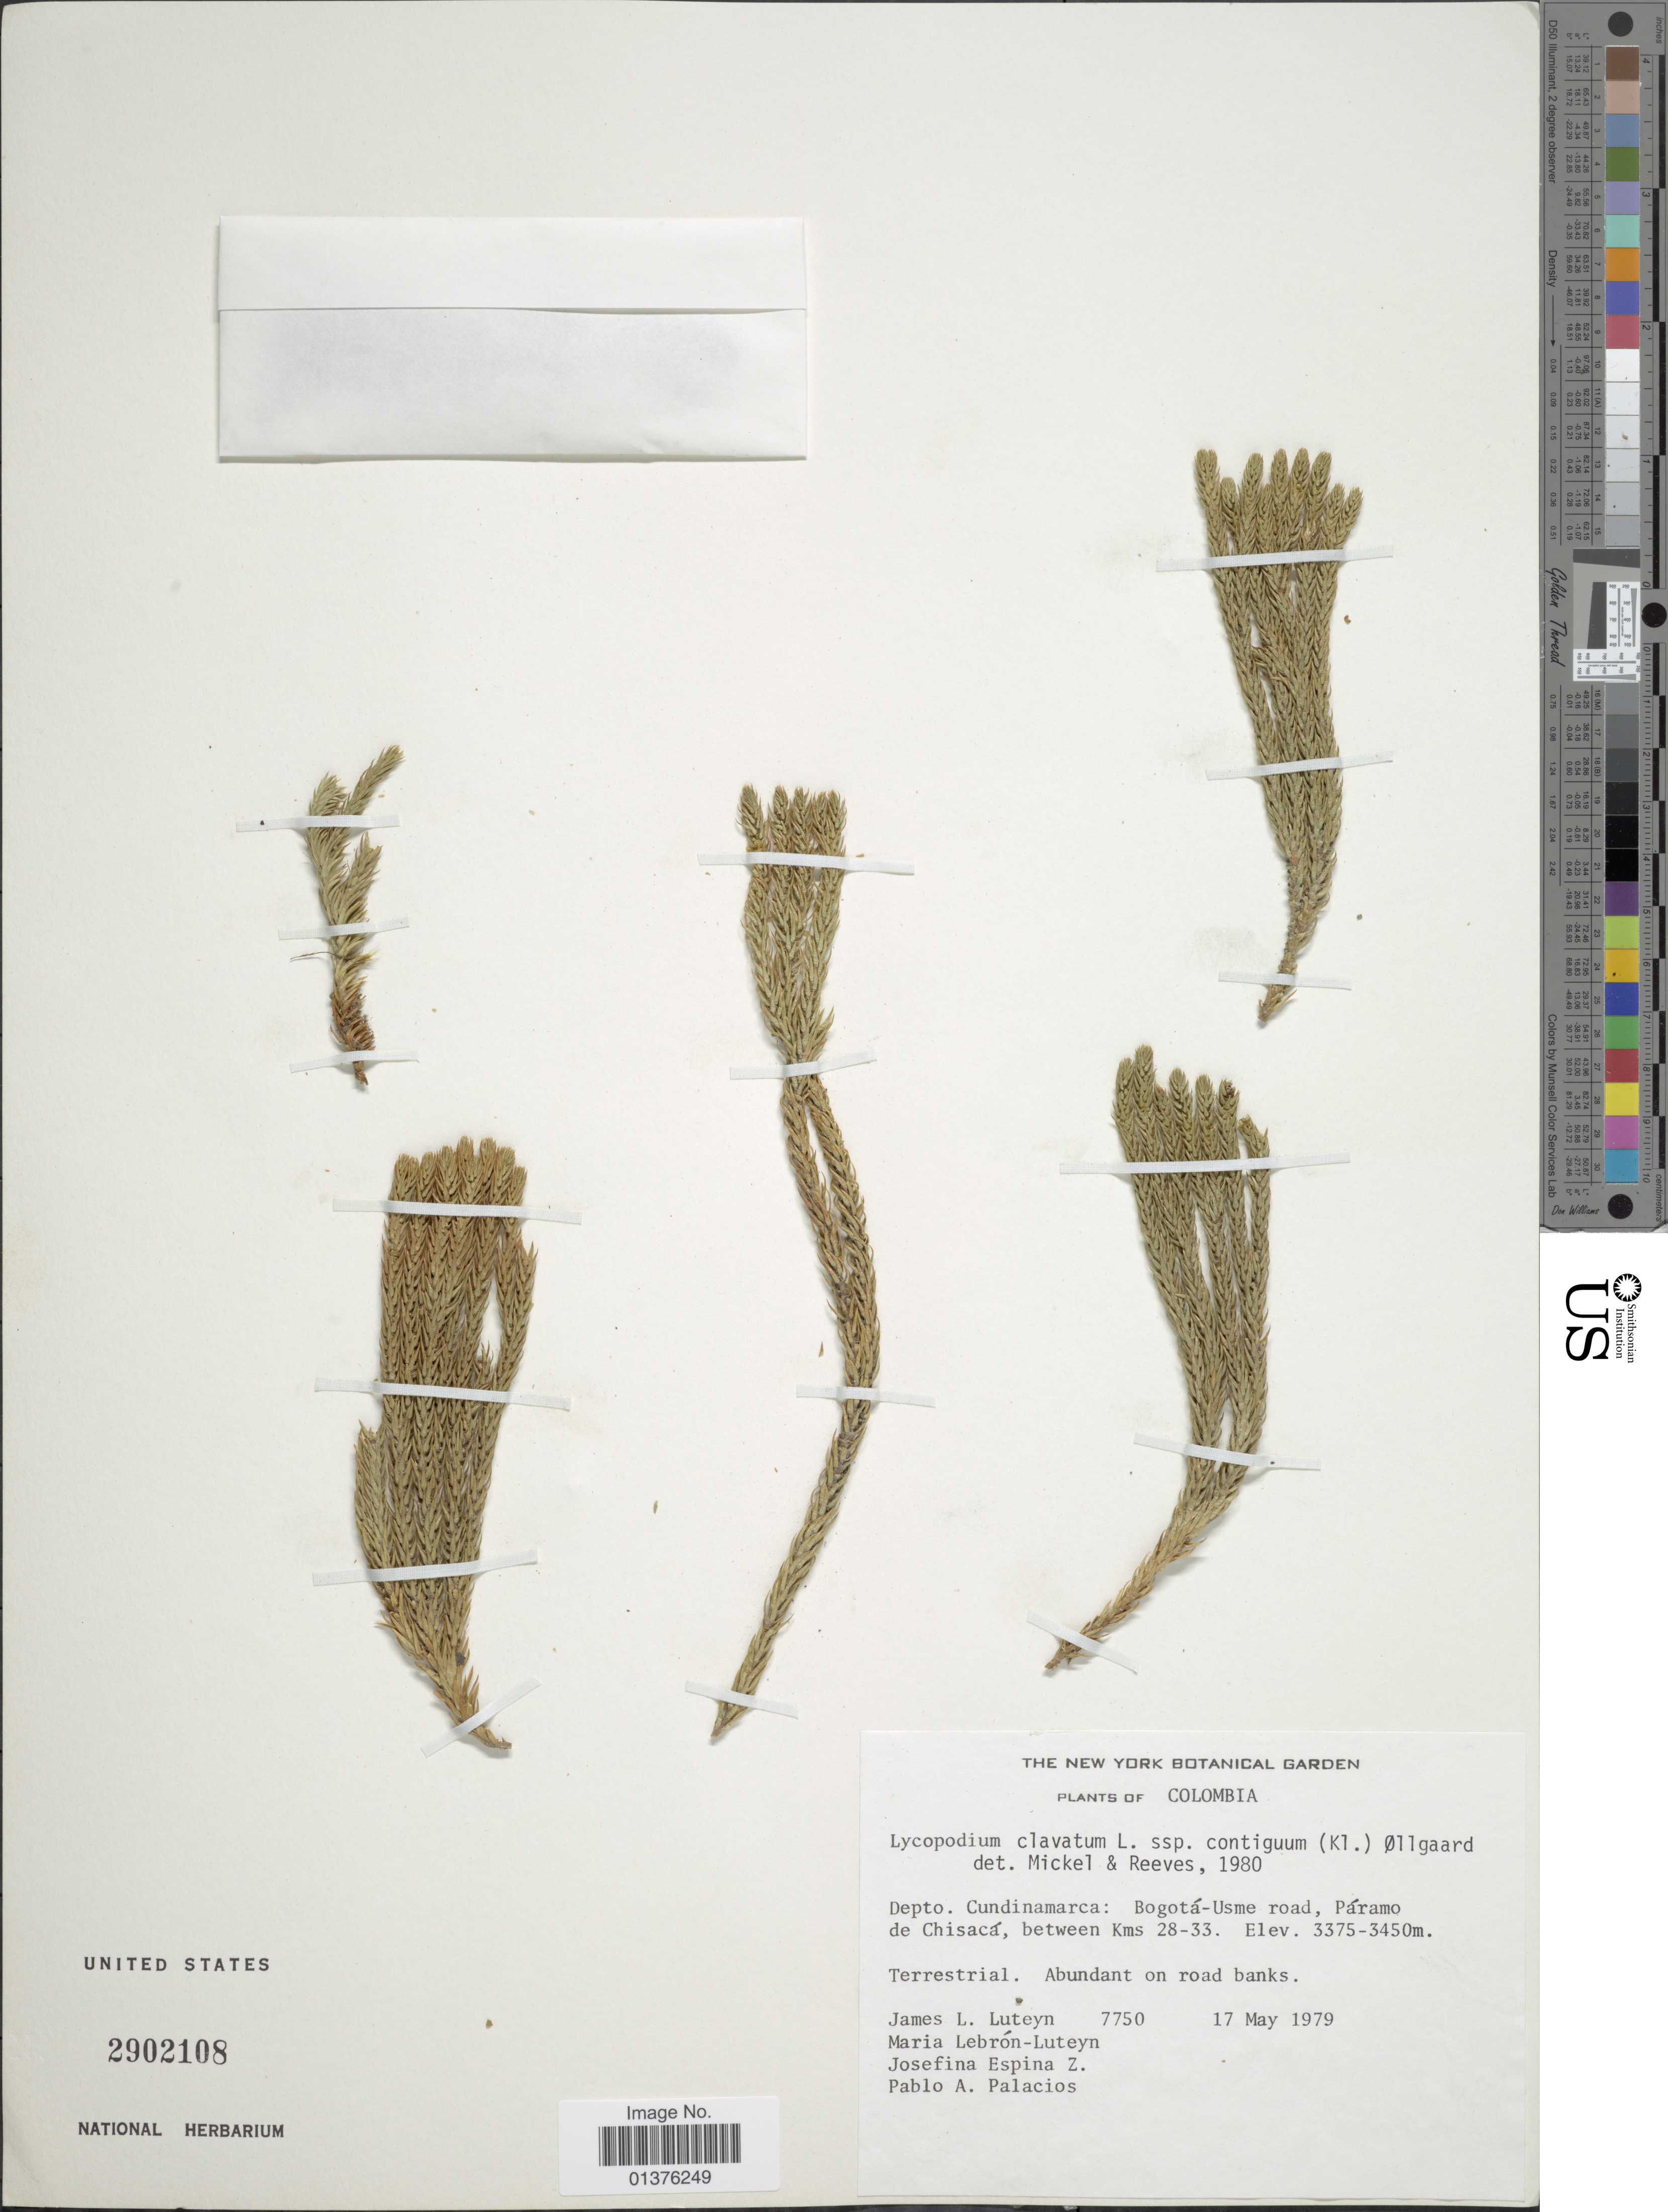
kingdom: Plantae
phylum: Tracheophyta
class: Lycopodiopsida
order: Lycopodiales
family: Lycopodiaceae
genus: Lycopodium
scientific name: Lycopodium clavatum subsp. contiguum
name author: (Klotzsch) B. Øllg.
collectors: J. L. Luteyn, M. L. Lebrón-Luteyn, J. Espina & P. Palacios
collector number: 7750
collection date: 1979-05-17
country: Colombia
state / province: Cundinamarca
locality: Bogotá-Usme road, Páramo de Chisacá, between kms 28-33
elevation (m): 3375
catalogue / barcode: US 2902108